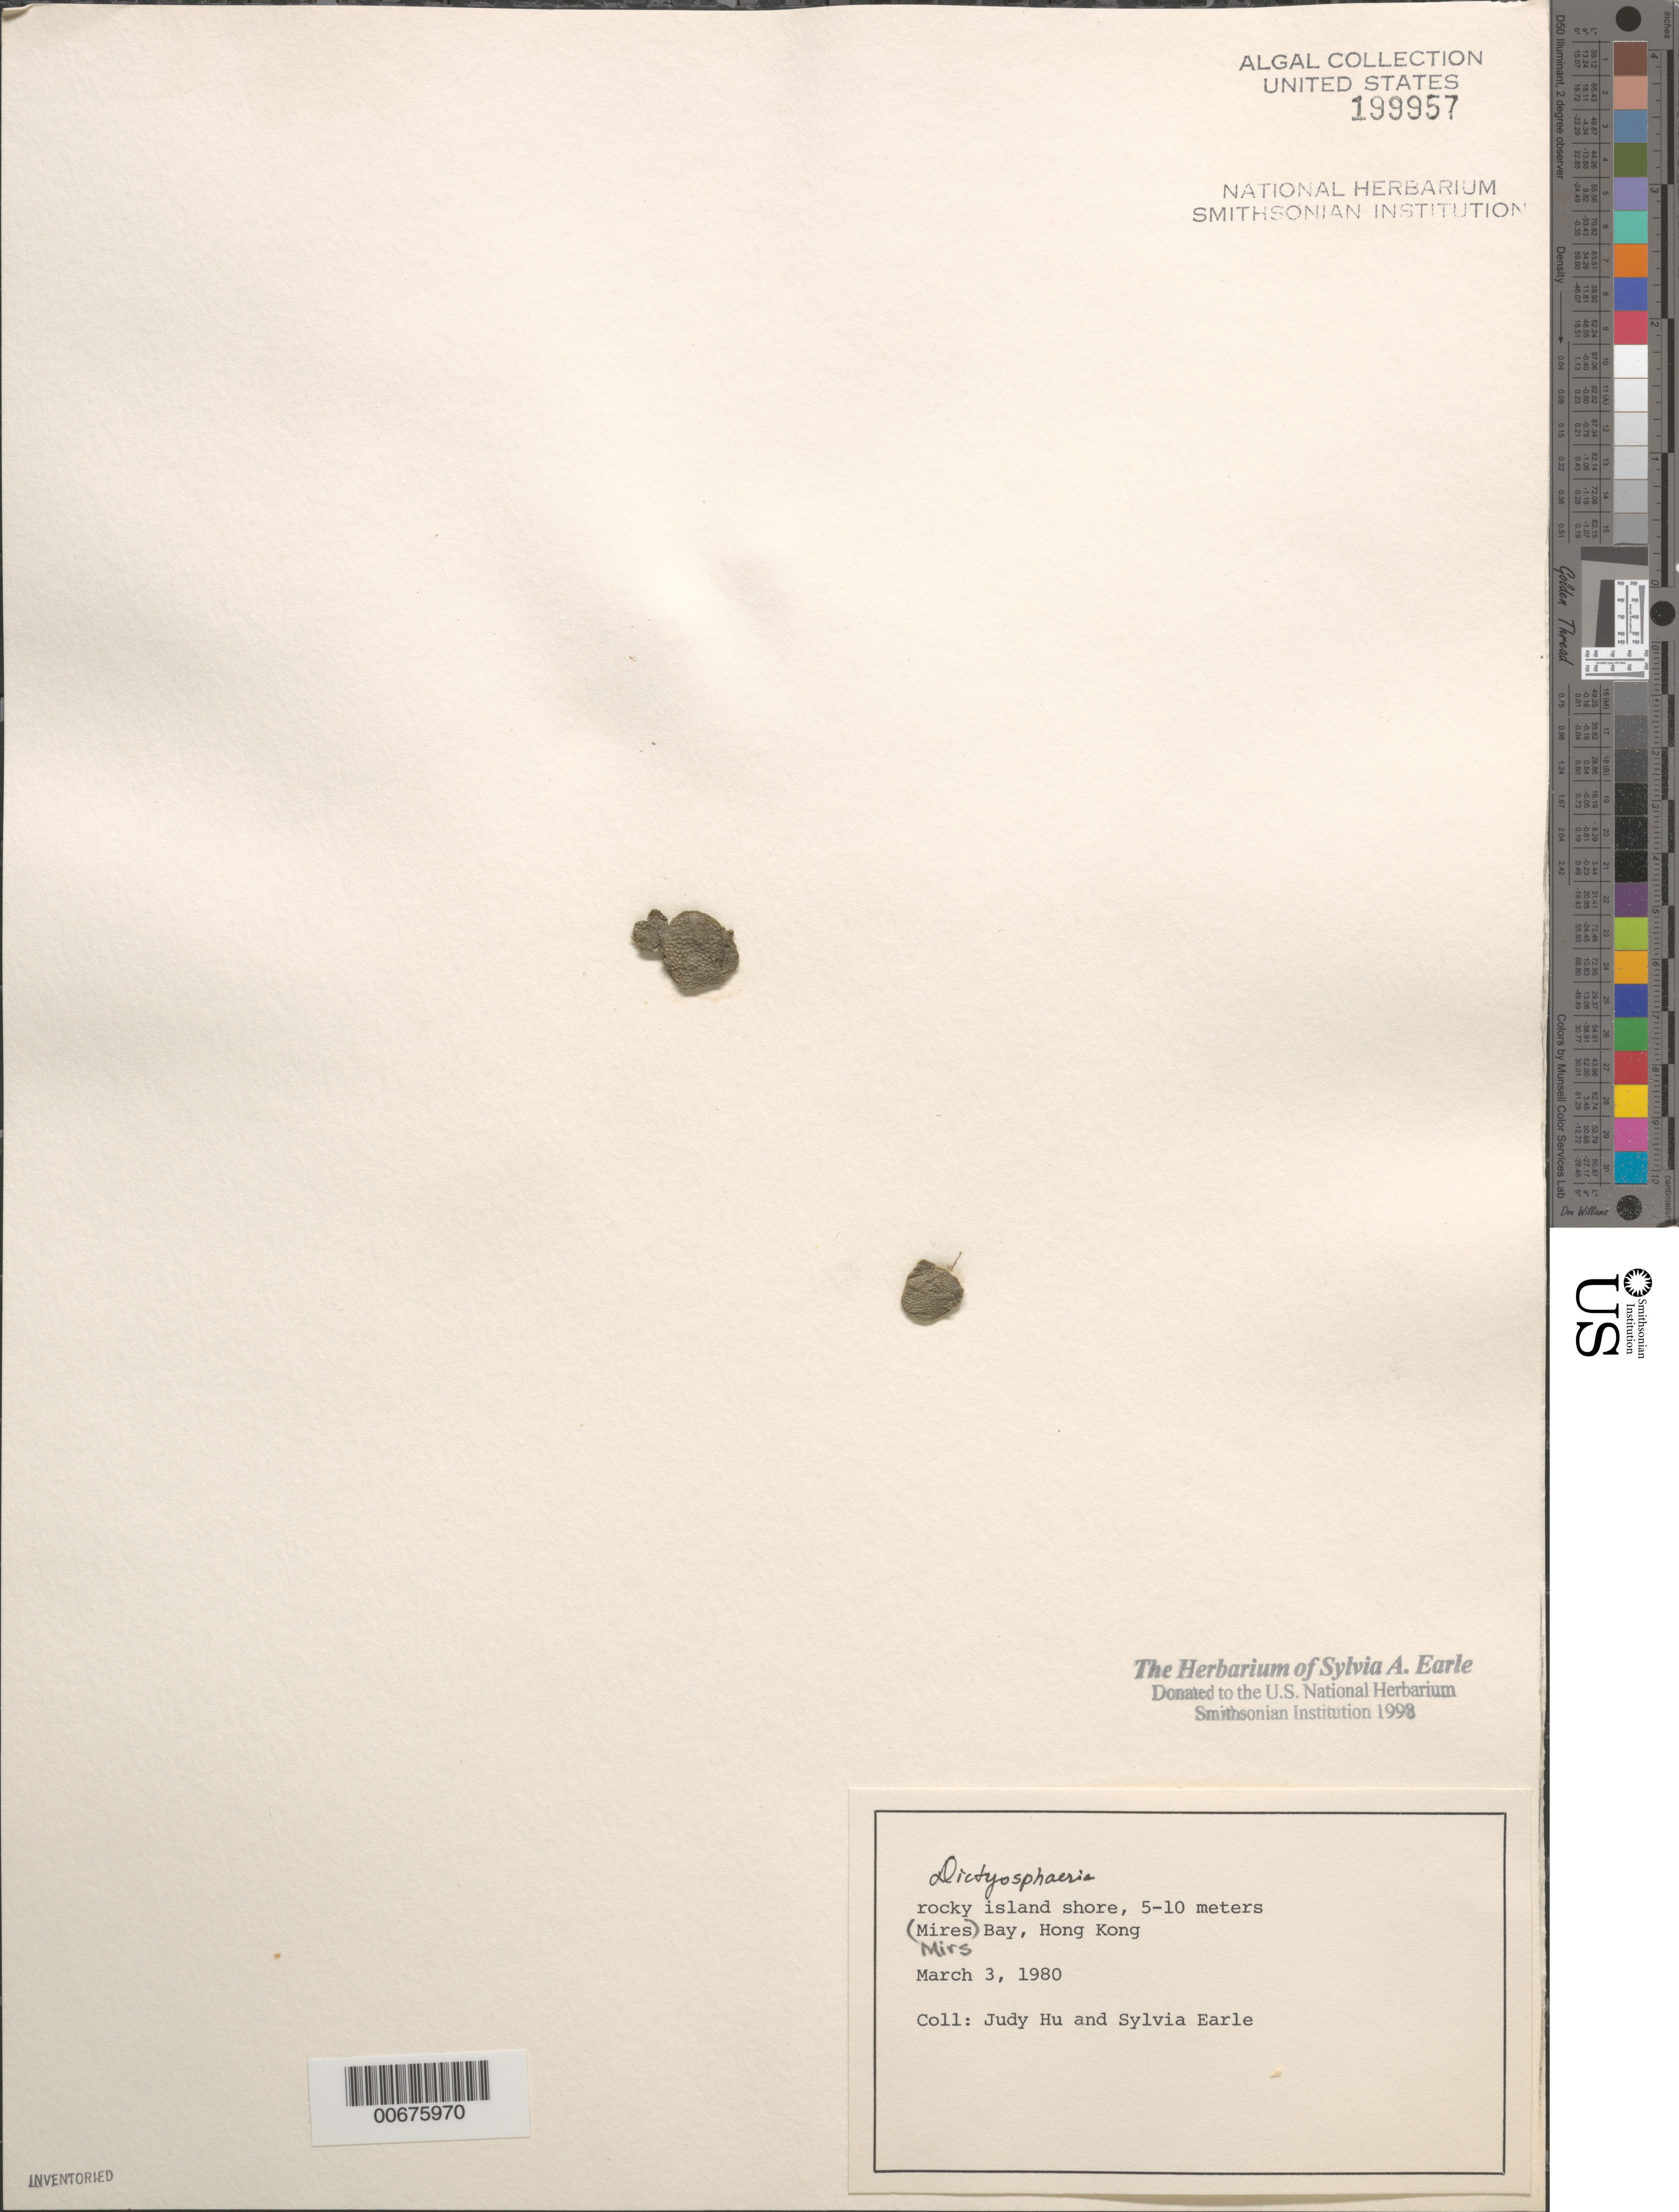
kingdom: Plantae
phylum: Chlorophyta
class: Ulvophyceae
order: Siphonocladales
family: Siphonocladaceae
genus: Dictyosphaeria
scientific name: Dictyosphaeria sp.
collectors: J. Hu & S. A. Earle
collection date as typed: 03 Mar 1980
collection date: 1980-03-03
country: China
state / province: Hong Kong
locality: Mirs Bay (Mires Bay), New Territories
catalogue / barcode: US 199957